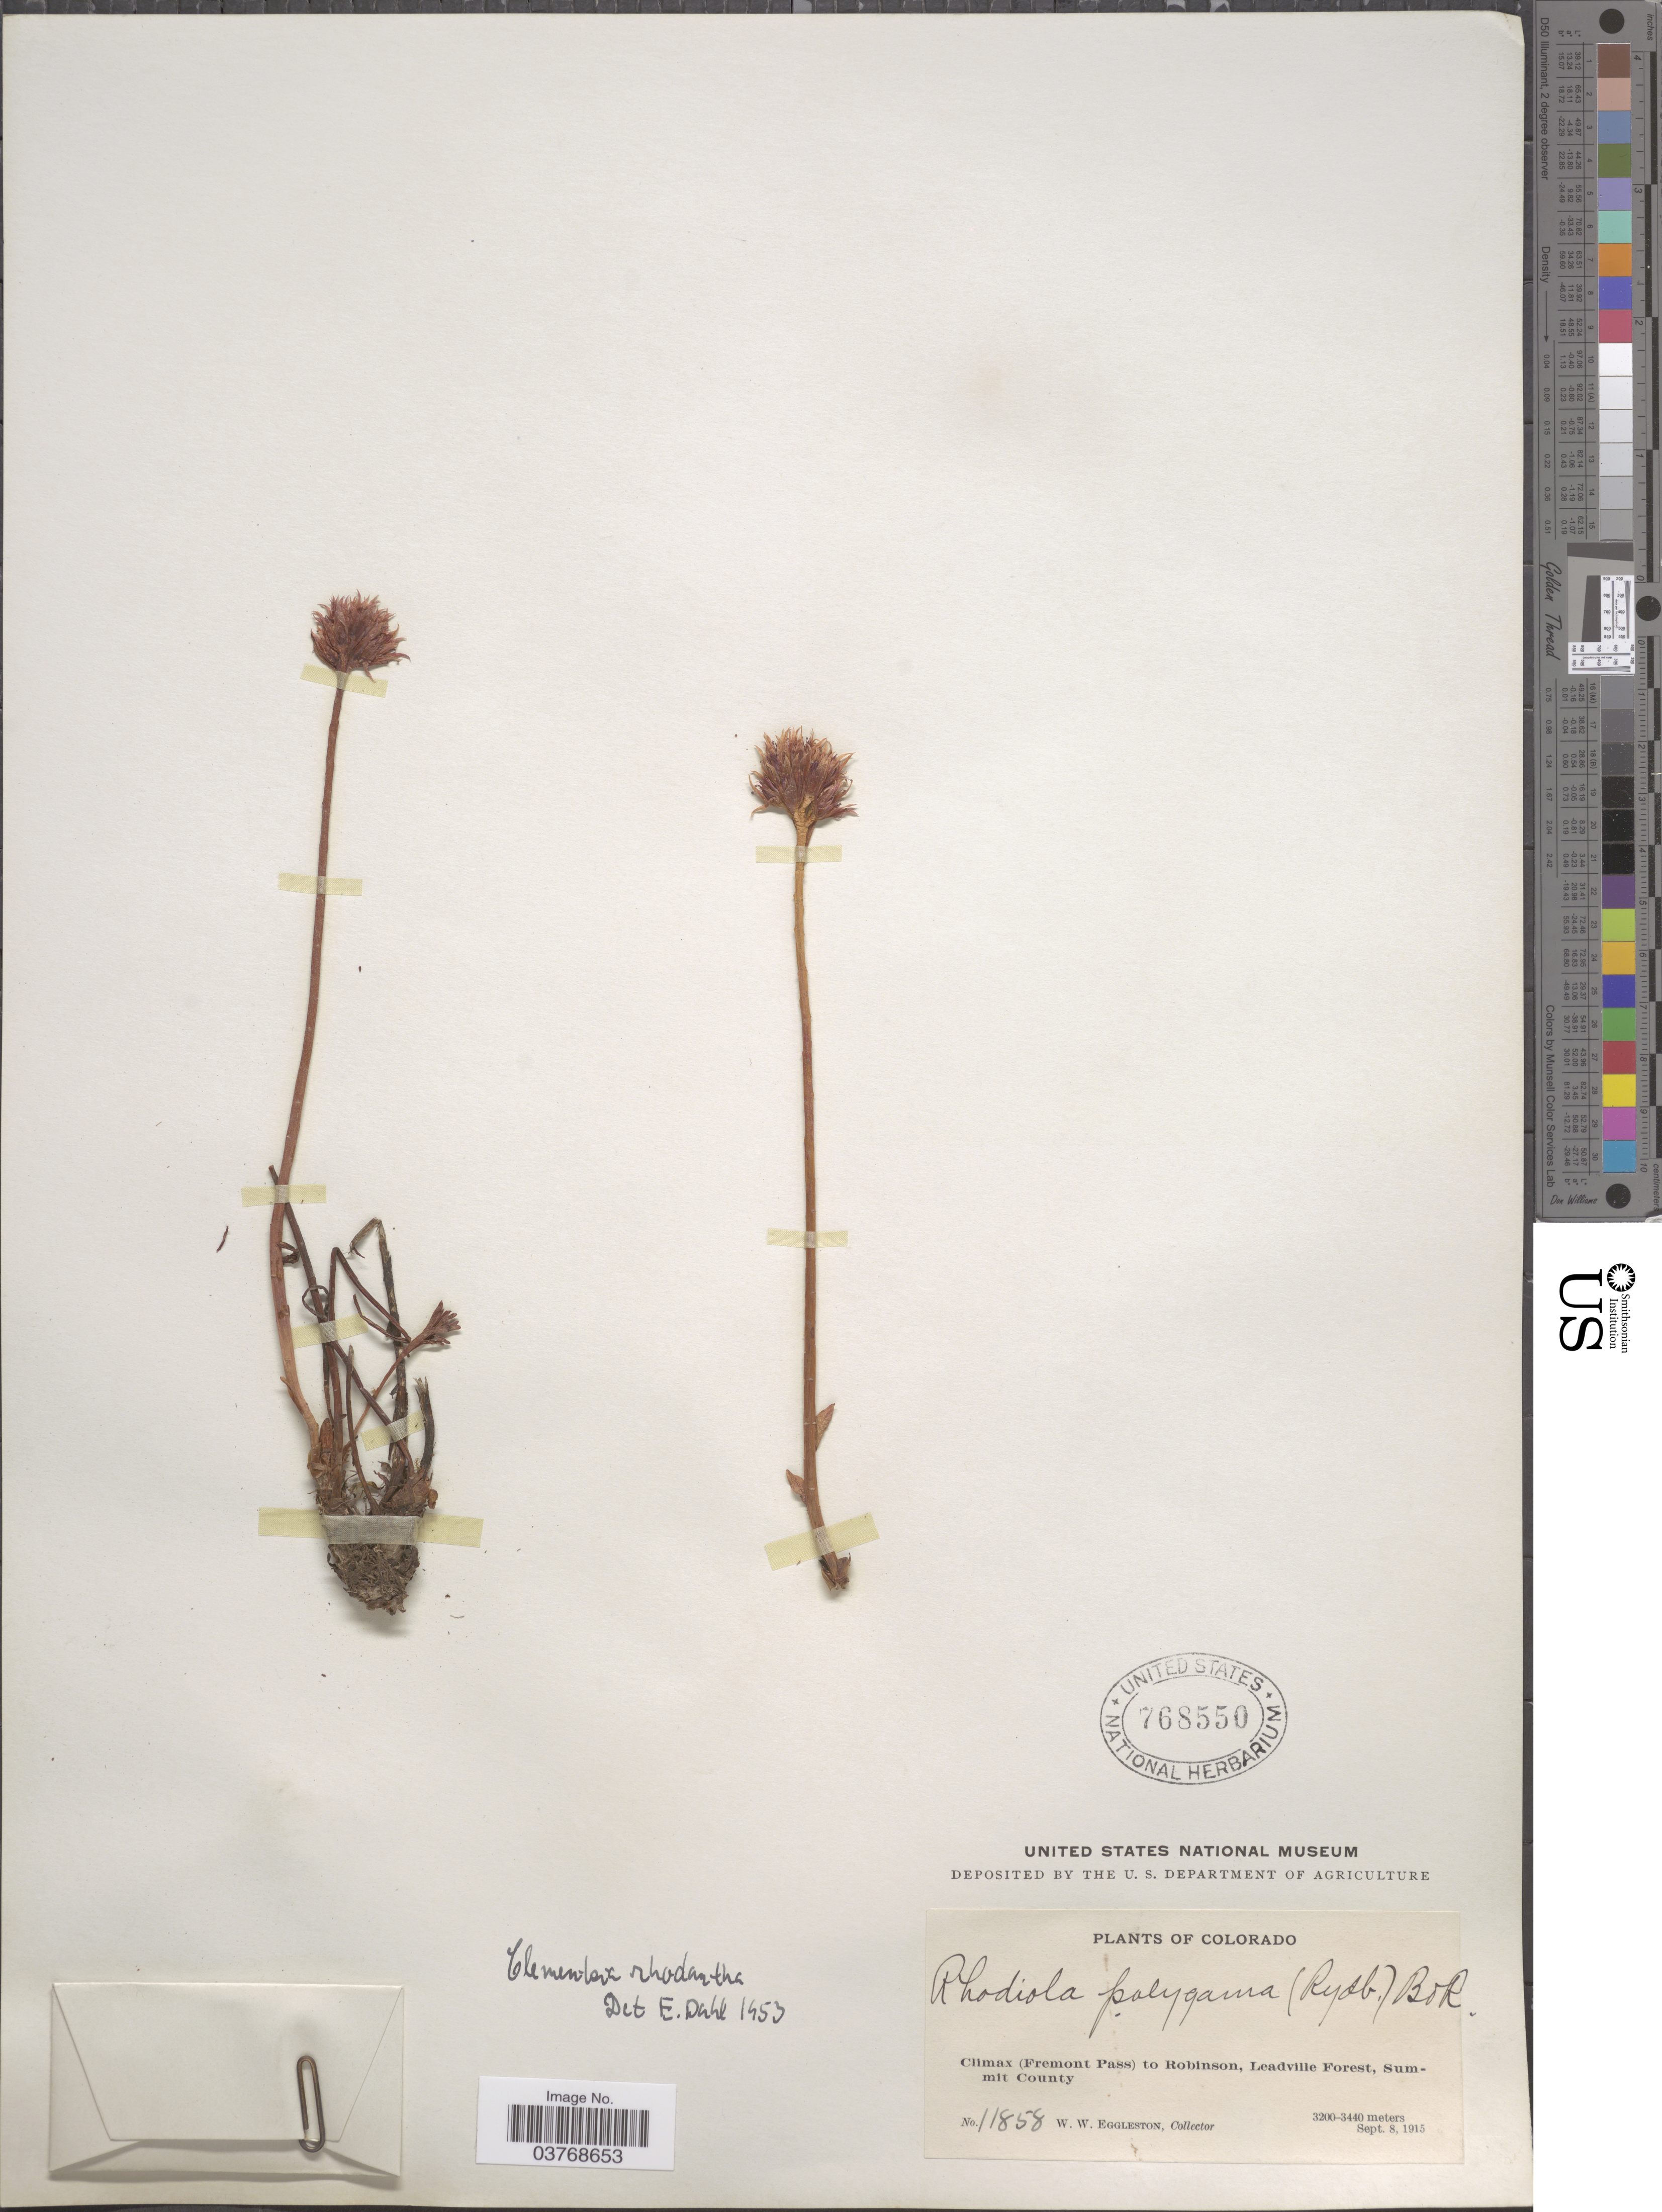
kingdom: Plantae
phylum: Tracheophyta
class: Magnoliopsida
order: Saxifragales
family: Crassulaceae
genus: Rhodiola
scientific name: Rhodiola rhodantha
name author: (A. Gray) H. Jacobsen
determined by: Strong, Mark T., (BOT), Smithsonian Institution - National Museum of Natural History (UNITED STATES)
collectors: W. W. Eggleston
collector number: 11858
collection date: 1915-09-08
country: United States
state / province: Colorado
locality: Climax (Fremont Pass) to Robinson, Leadville Forest, Summit County.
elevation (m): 3200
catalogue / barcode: US 768550